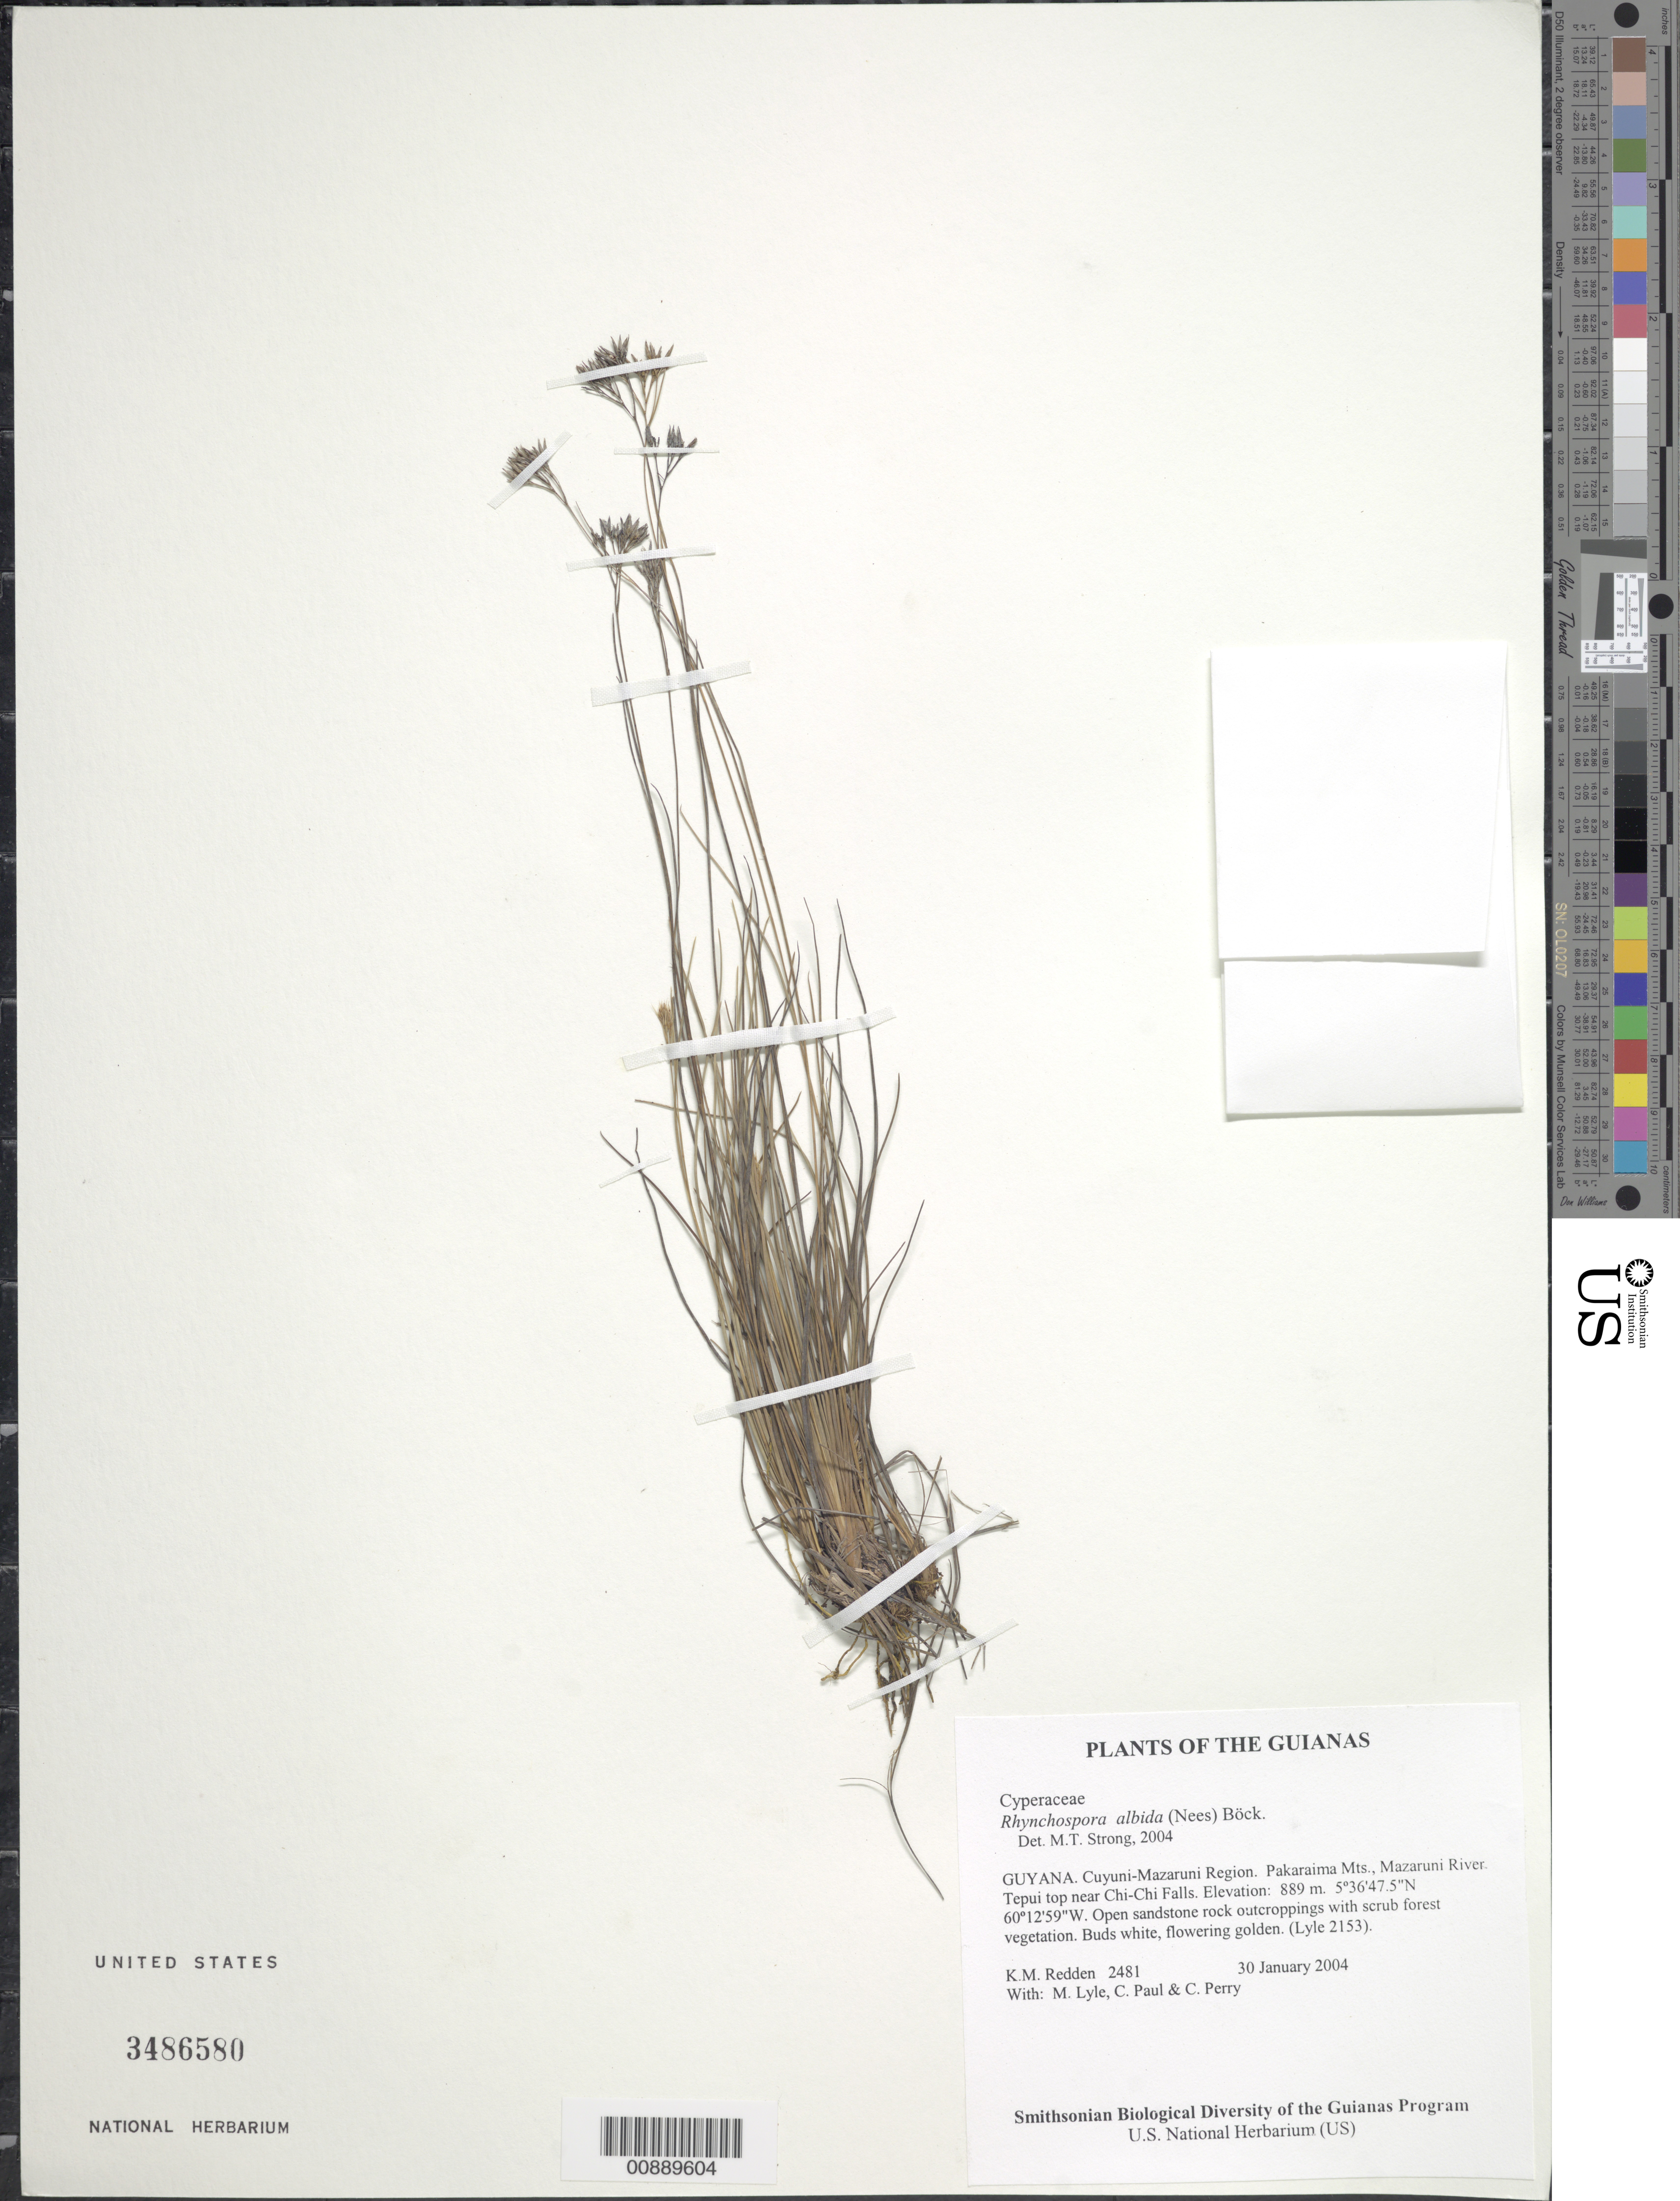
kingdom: Plantae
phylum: Tracheophyta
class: Liliopsida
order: Poales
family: Cyperaceae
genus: Rhynchospora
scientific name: Rhynchospora albida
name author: (Nees) Boeckeler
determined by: Strong, M. T., (US), Smithsonian Institution - National Museum of Natural History (UNITED STATES)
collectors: K. M. Redden, M. Lyle, C. Paul & C. Perry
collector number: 2481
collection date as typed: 30 January 2004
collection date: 2004-01-30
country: Guyana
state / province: Cuyuni-Mazaruni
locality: Pakaraima Mts., Mazaruni River. Tepui top near Chi-Chi Falls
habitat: Open sandstone rock outcroppings with scrub forest vegetation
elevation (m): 889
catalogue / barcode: US 3486580